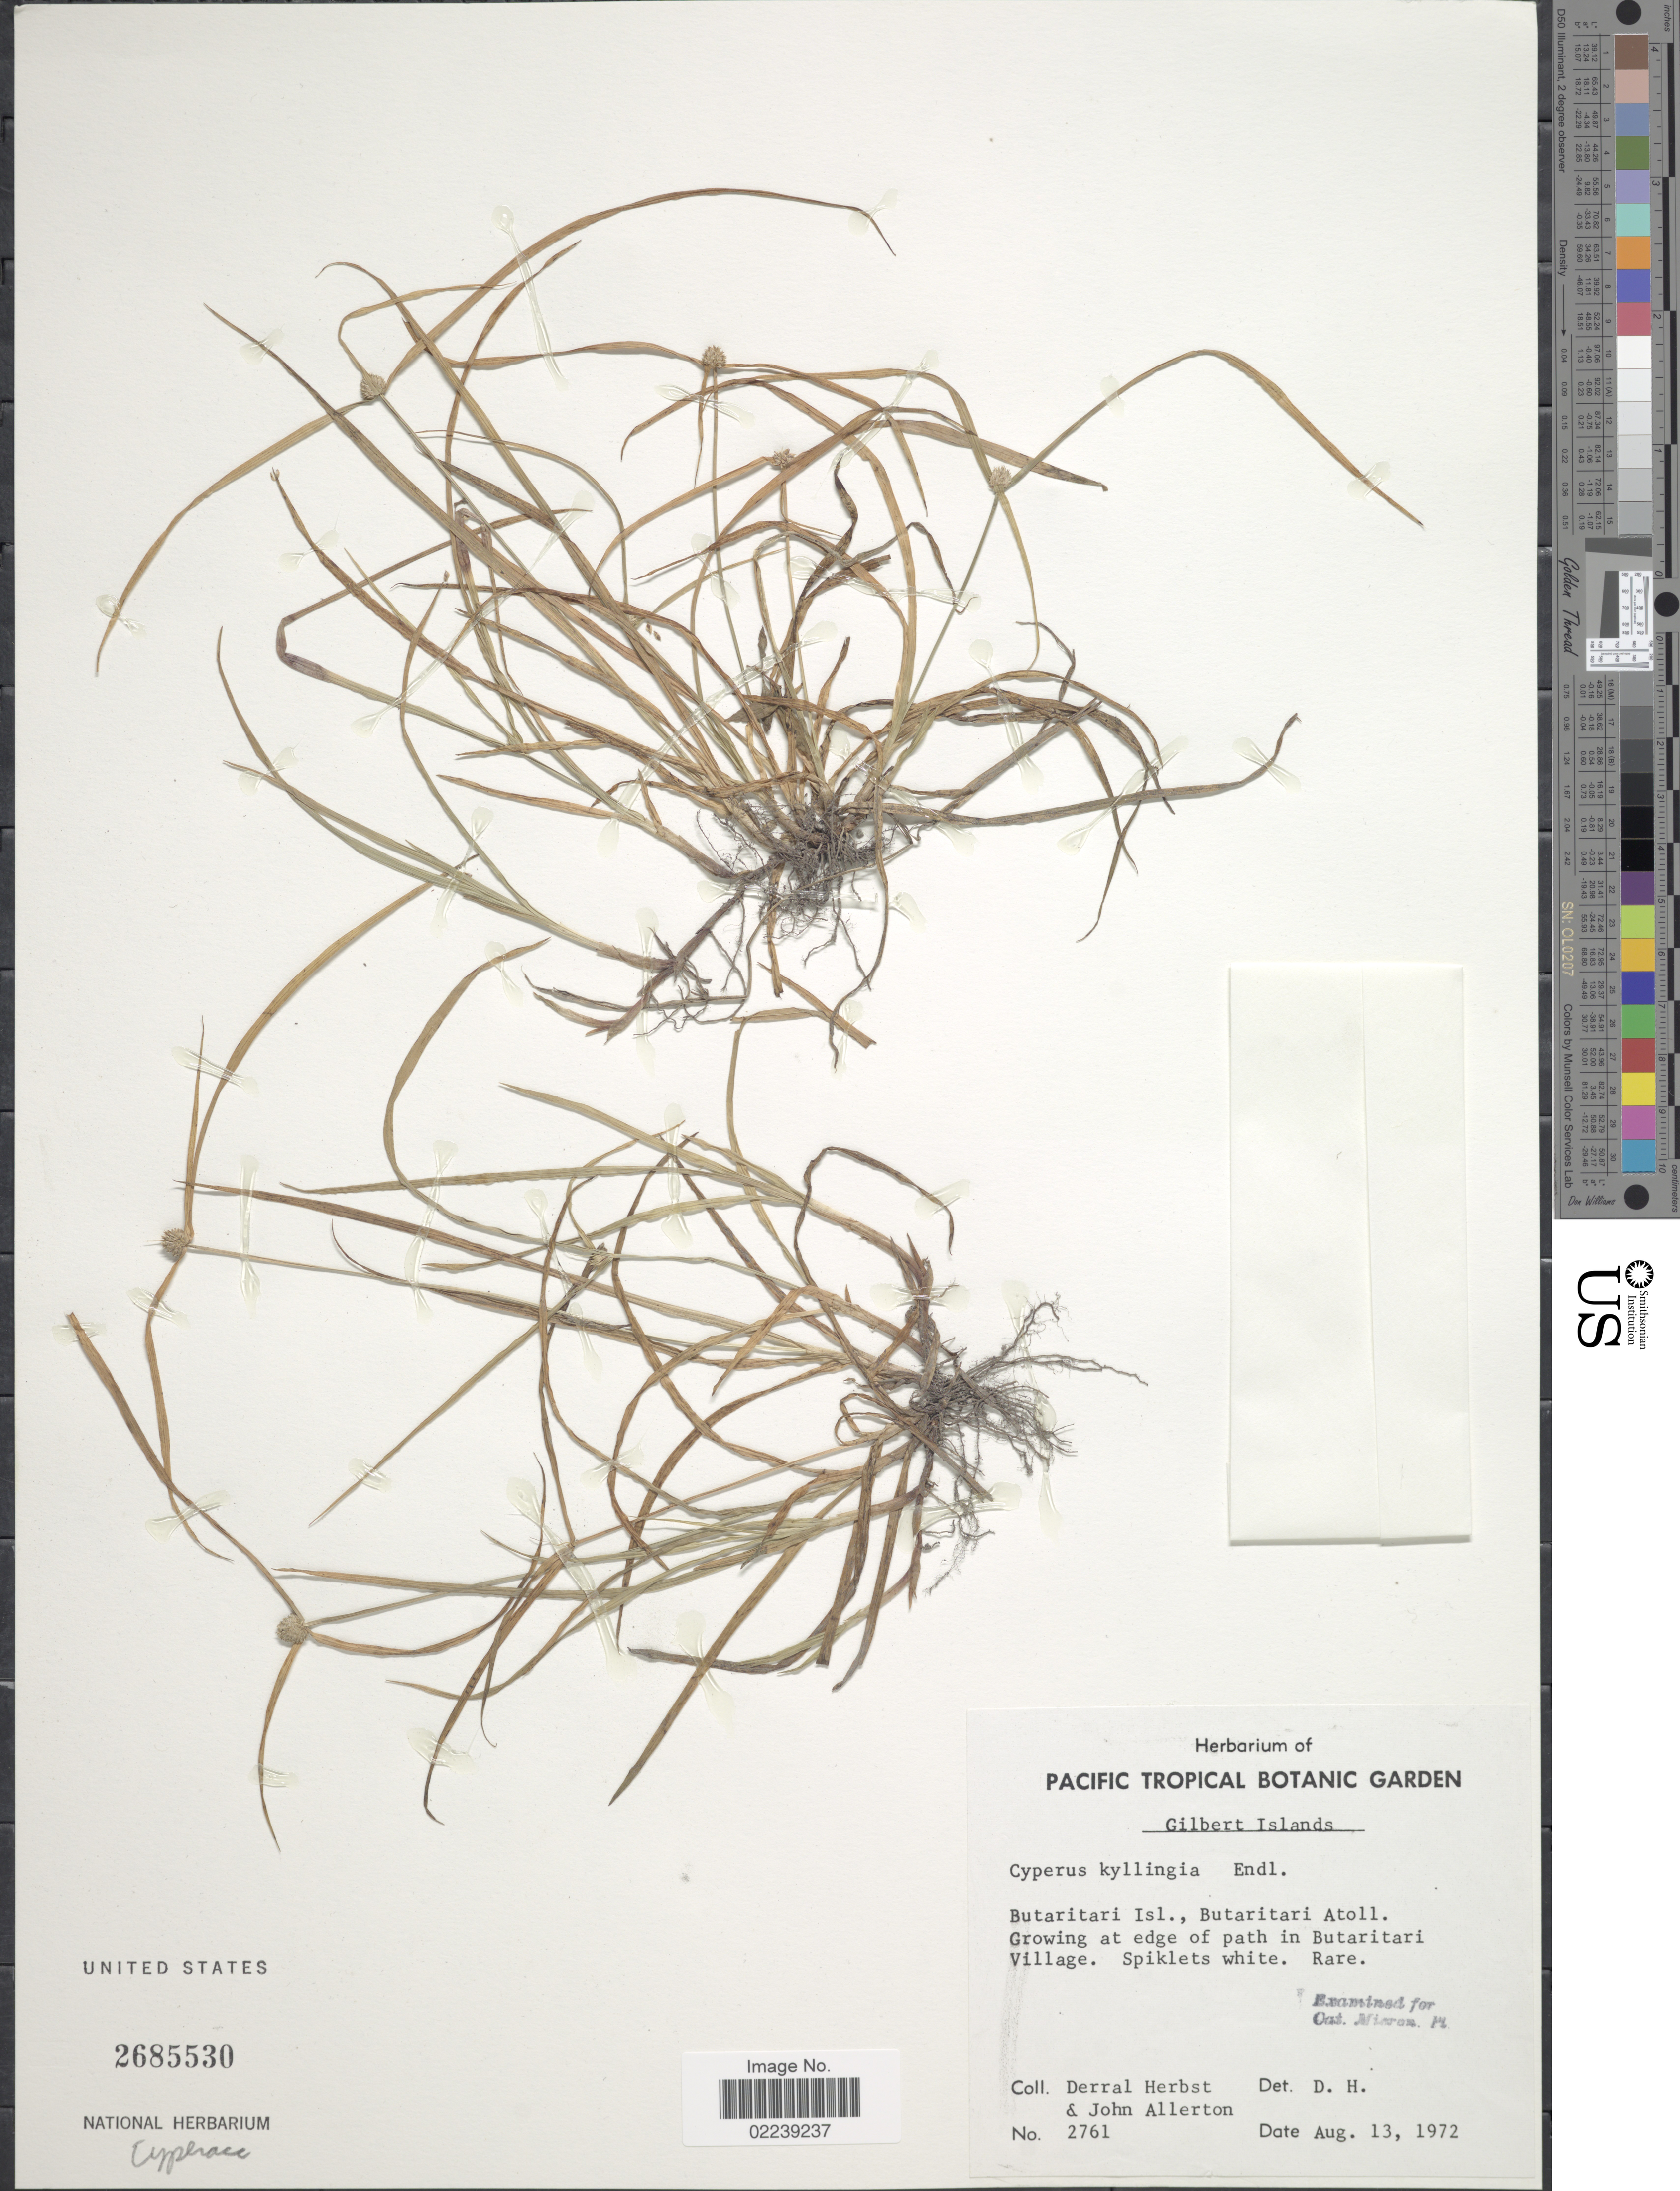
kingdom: Plantae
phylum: Tracheophyta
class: Liliopsida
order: Poales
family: Cyperaceae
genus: Cyperus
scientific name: Cyperus mindorensis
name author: (Steud.) Huygh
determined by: Strong, M. T., (US), Smithsonian Institution - National Museum of Natural History (UNITED STATES)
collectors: D. R. Herbst & J. Allerton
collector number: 2761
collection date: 1972-08-13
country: Kiribati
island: Butaritari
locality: Gilbert Islands. butaritari Isl., Butaritari Atoll, edge of path in Butaritari Village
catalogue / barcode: US 2685530